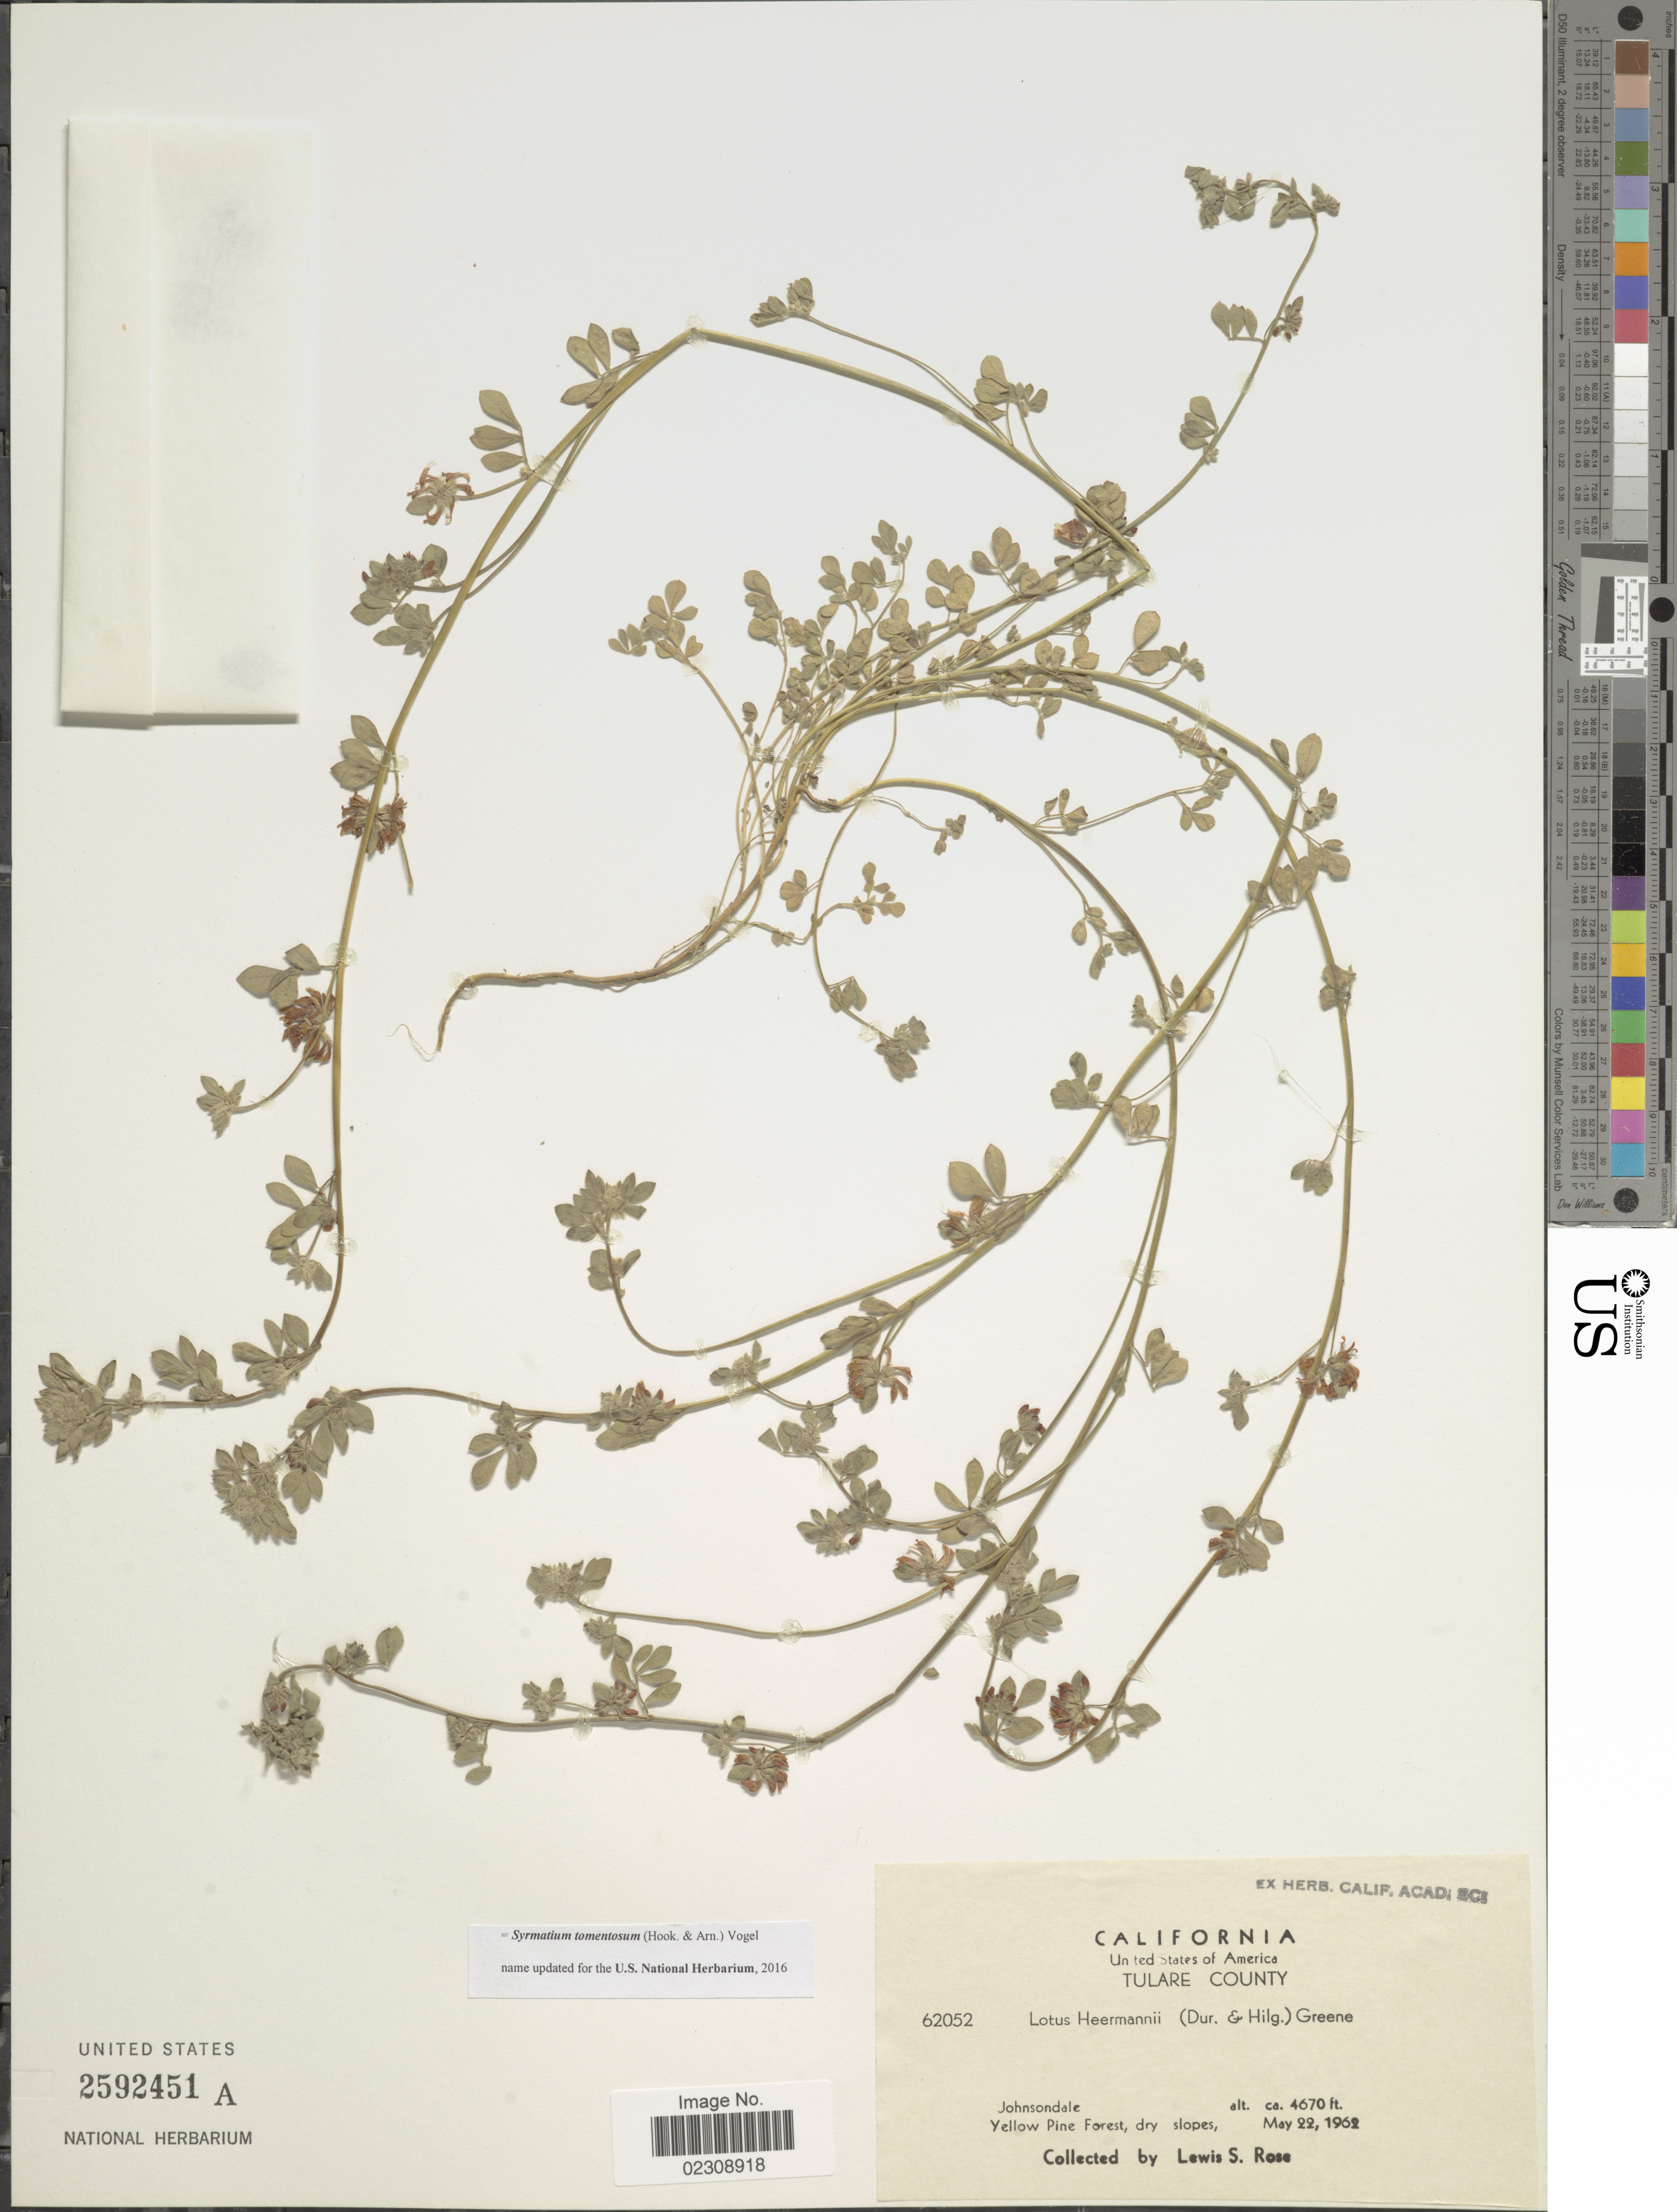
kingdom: Plantae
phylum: Tracheophyta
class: Magnoliopsida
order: Fabales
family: Fabaceae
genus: Syrmatium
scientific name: Syrmatium tomentosum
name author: (Hook. & Arn.) Vogel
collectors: L. S. Rose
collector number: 62052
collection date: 1962-05-22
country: United States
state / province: California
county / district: Tulare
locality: Tulare County. Johnsondale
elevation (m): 1423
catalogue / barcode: US 2592451A